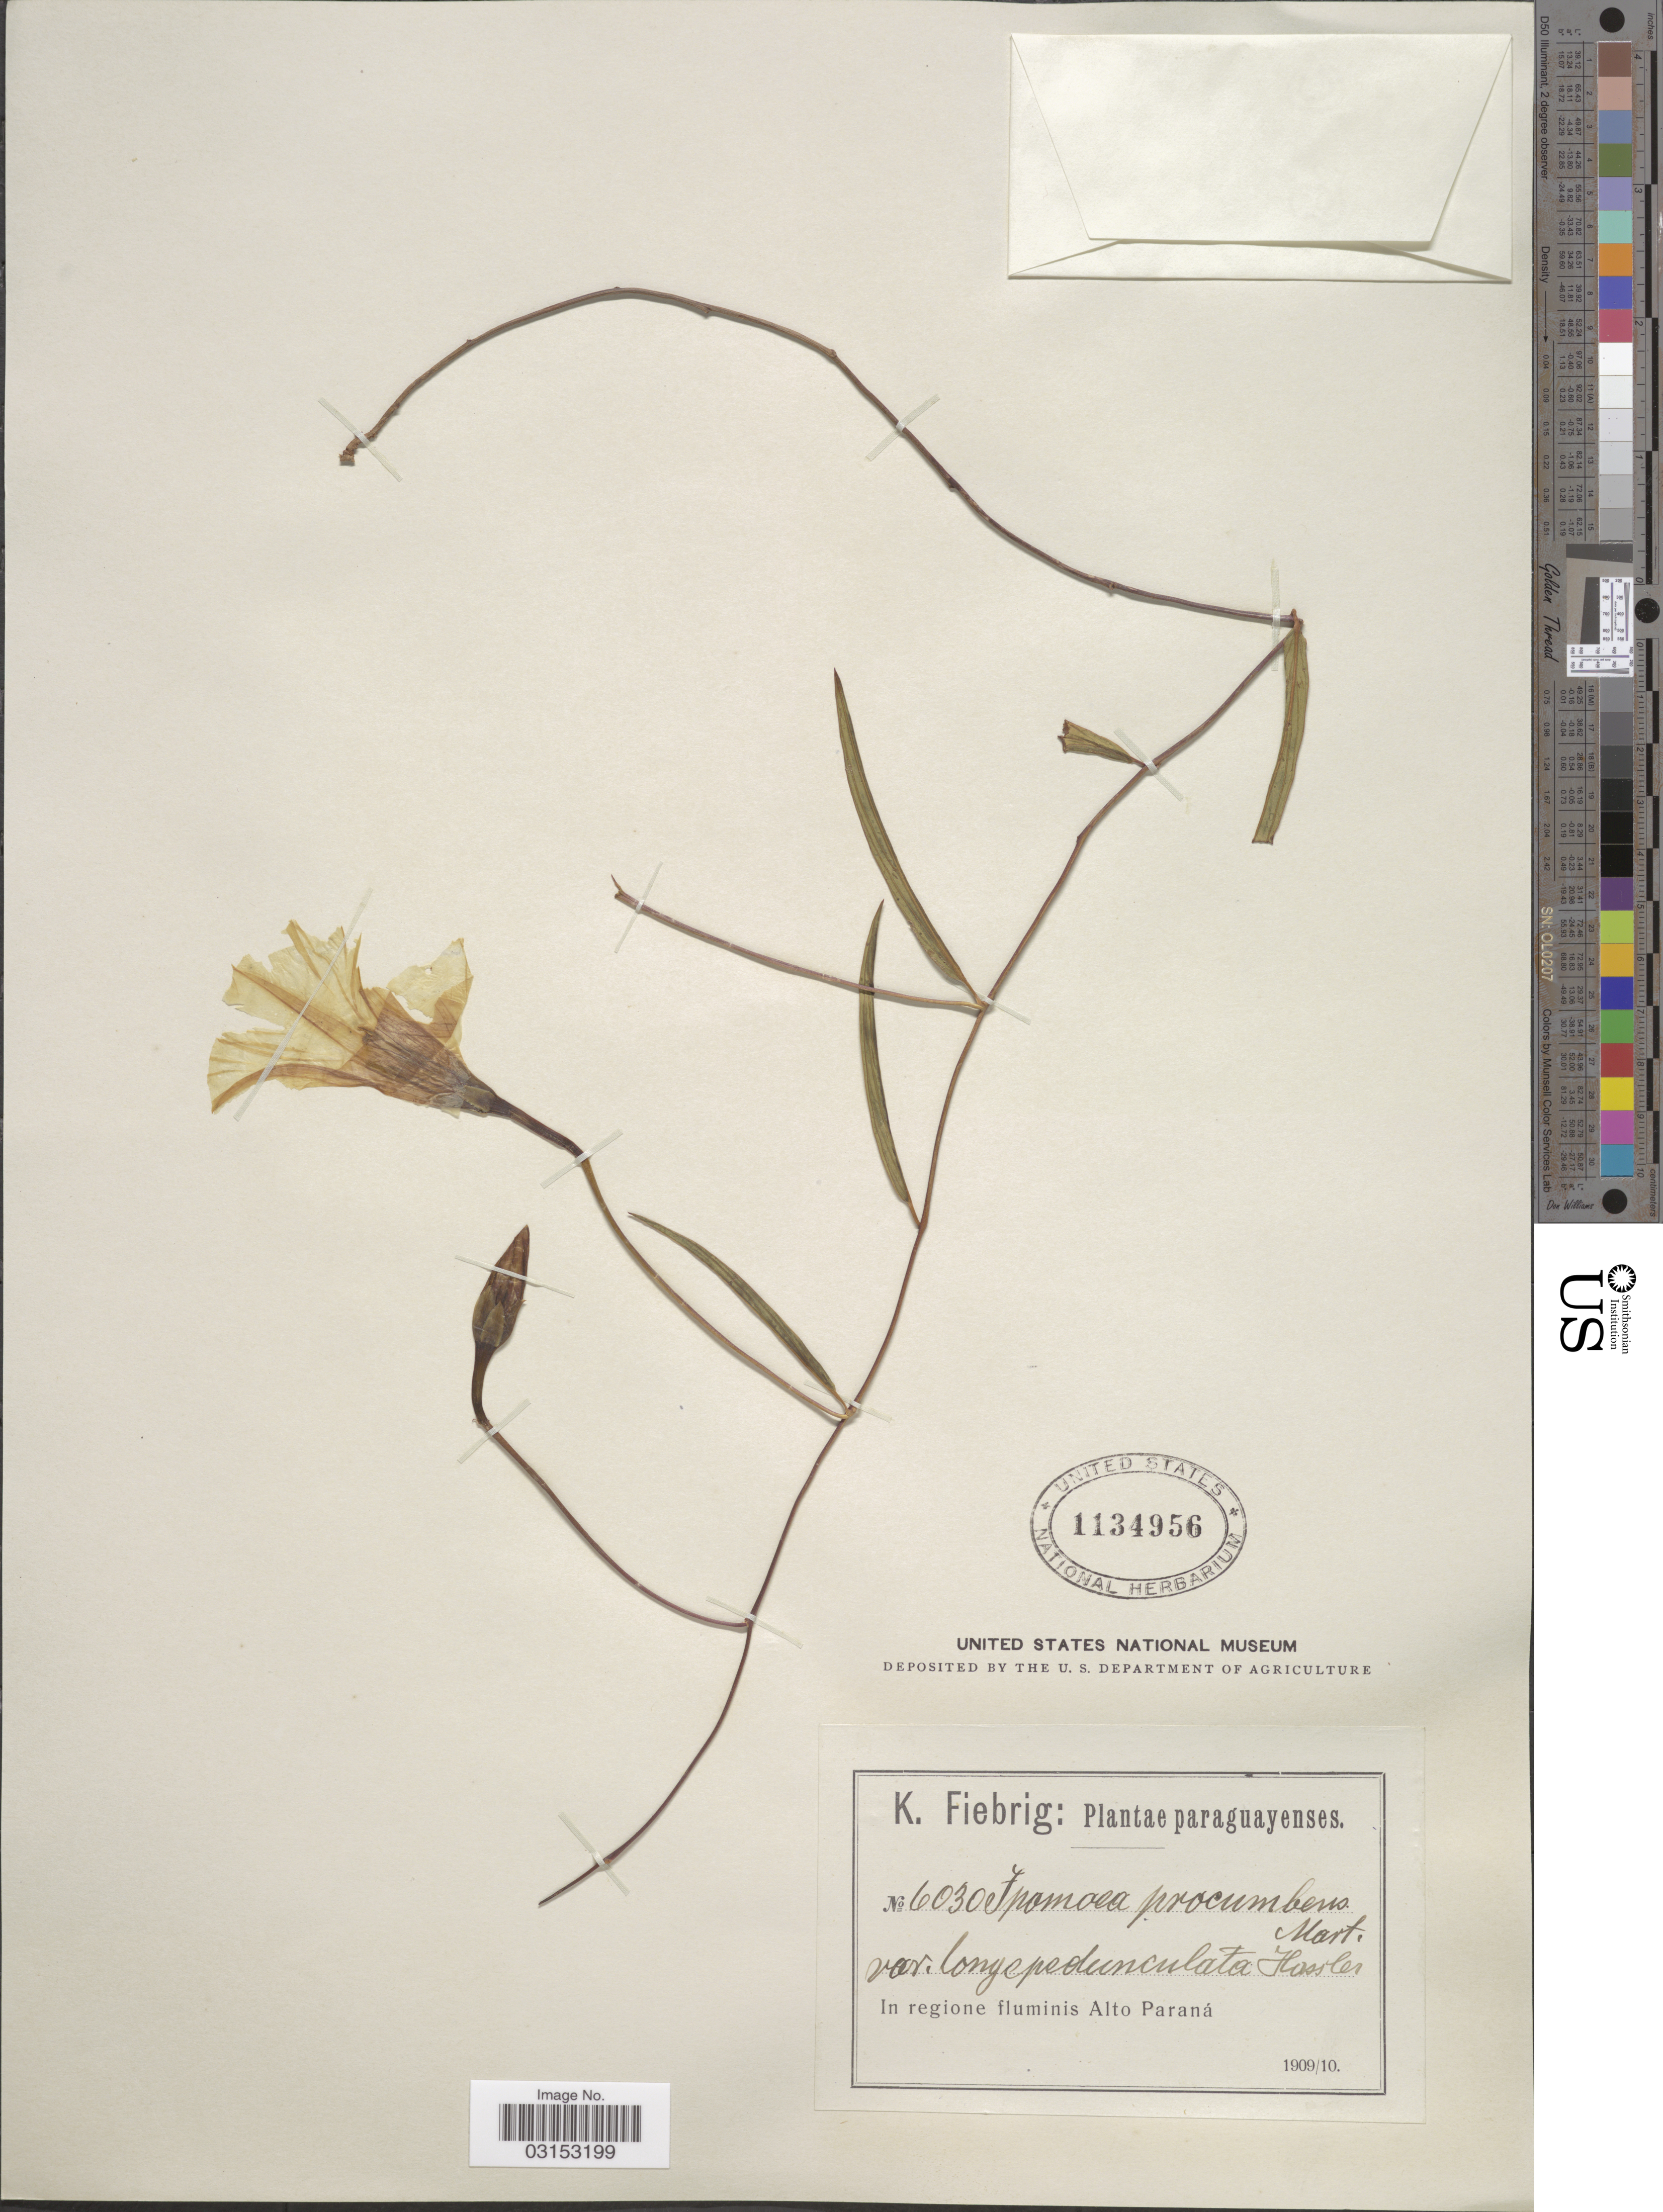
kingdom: Plantae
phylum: Tracheophyta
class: Magnoliopsida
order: Solanales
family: Convolvulaceae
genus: Ipomoea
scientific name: Ipomoea procumbens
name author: Mart. & Choisy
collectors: K. Fiebrig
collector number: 6030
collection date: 1909/1910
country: Paraguay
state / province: Alto Parana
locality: Paraguayenses, In regione fluminis Alto Paraná.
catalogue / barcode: US 1134956